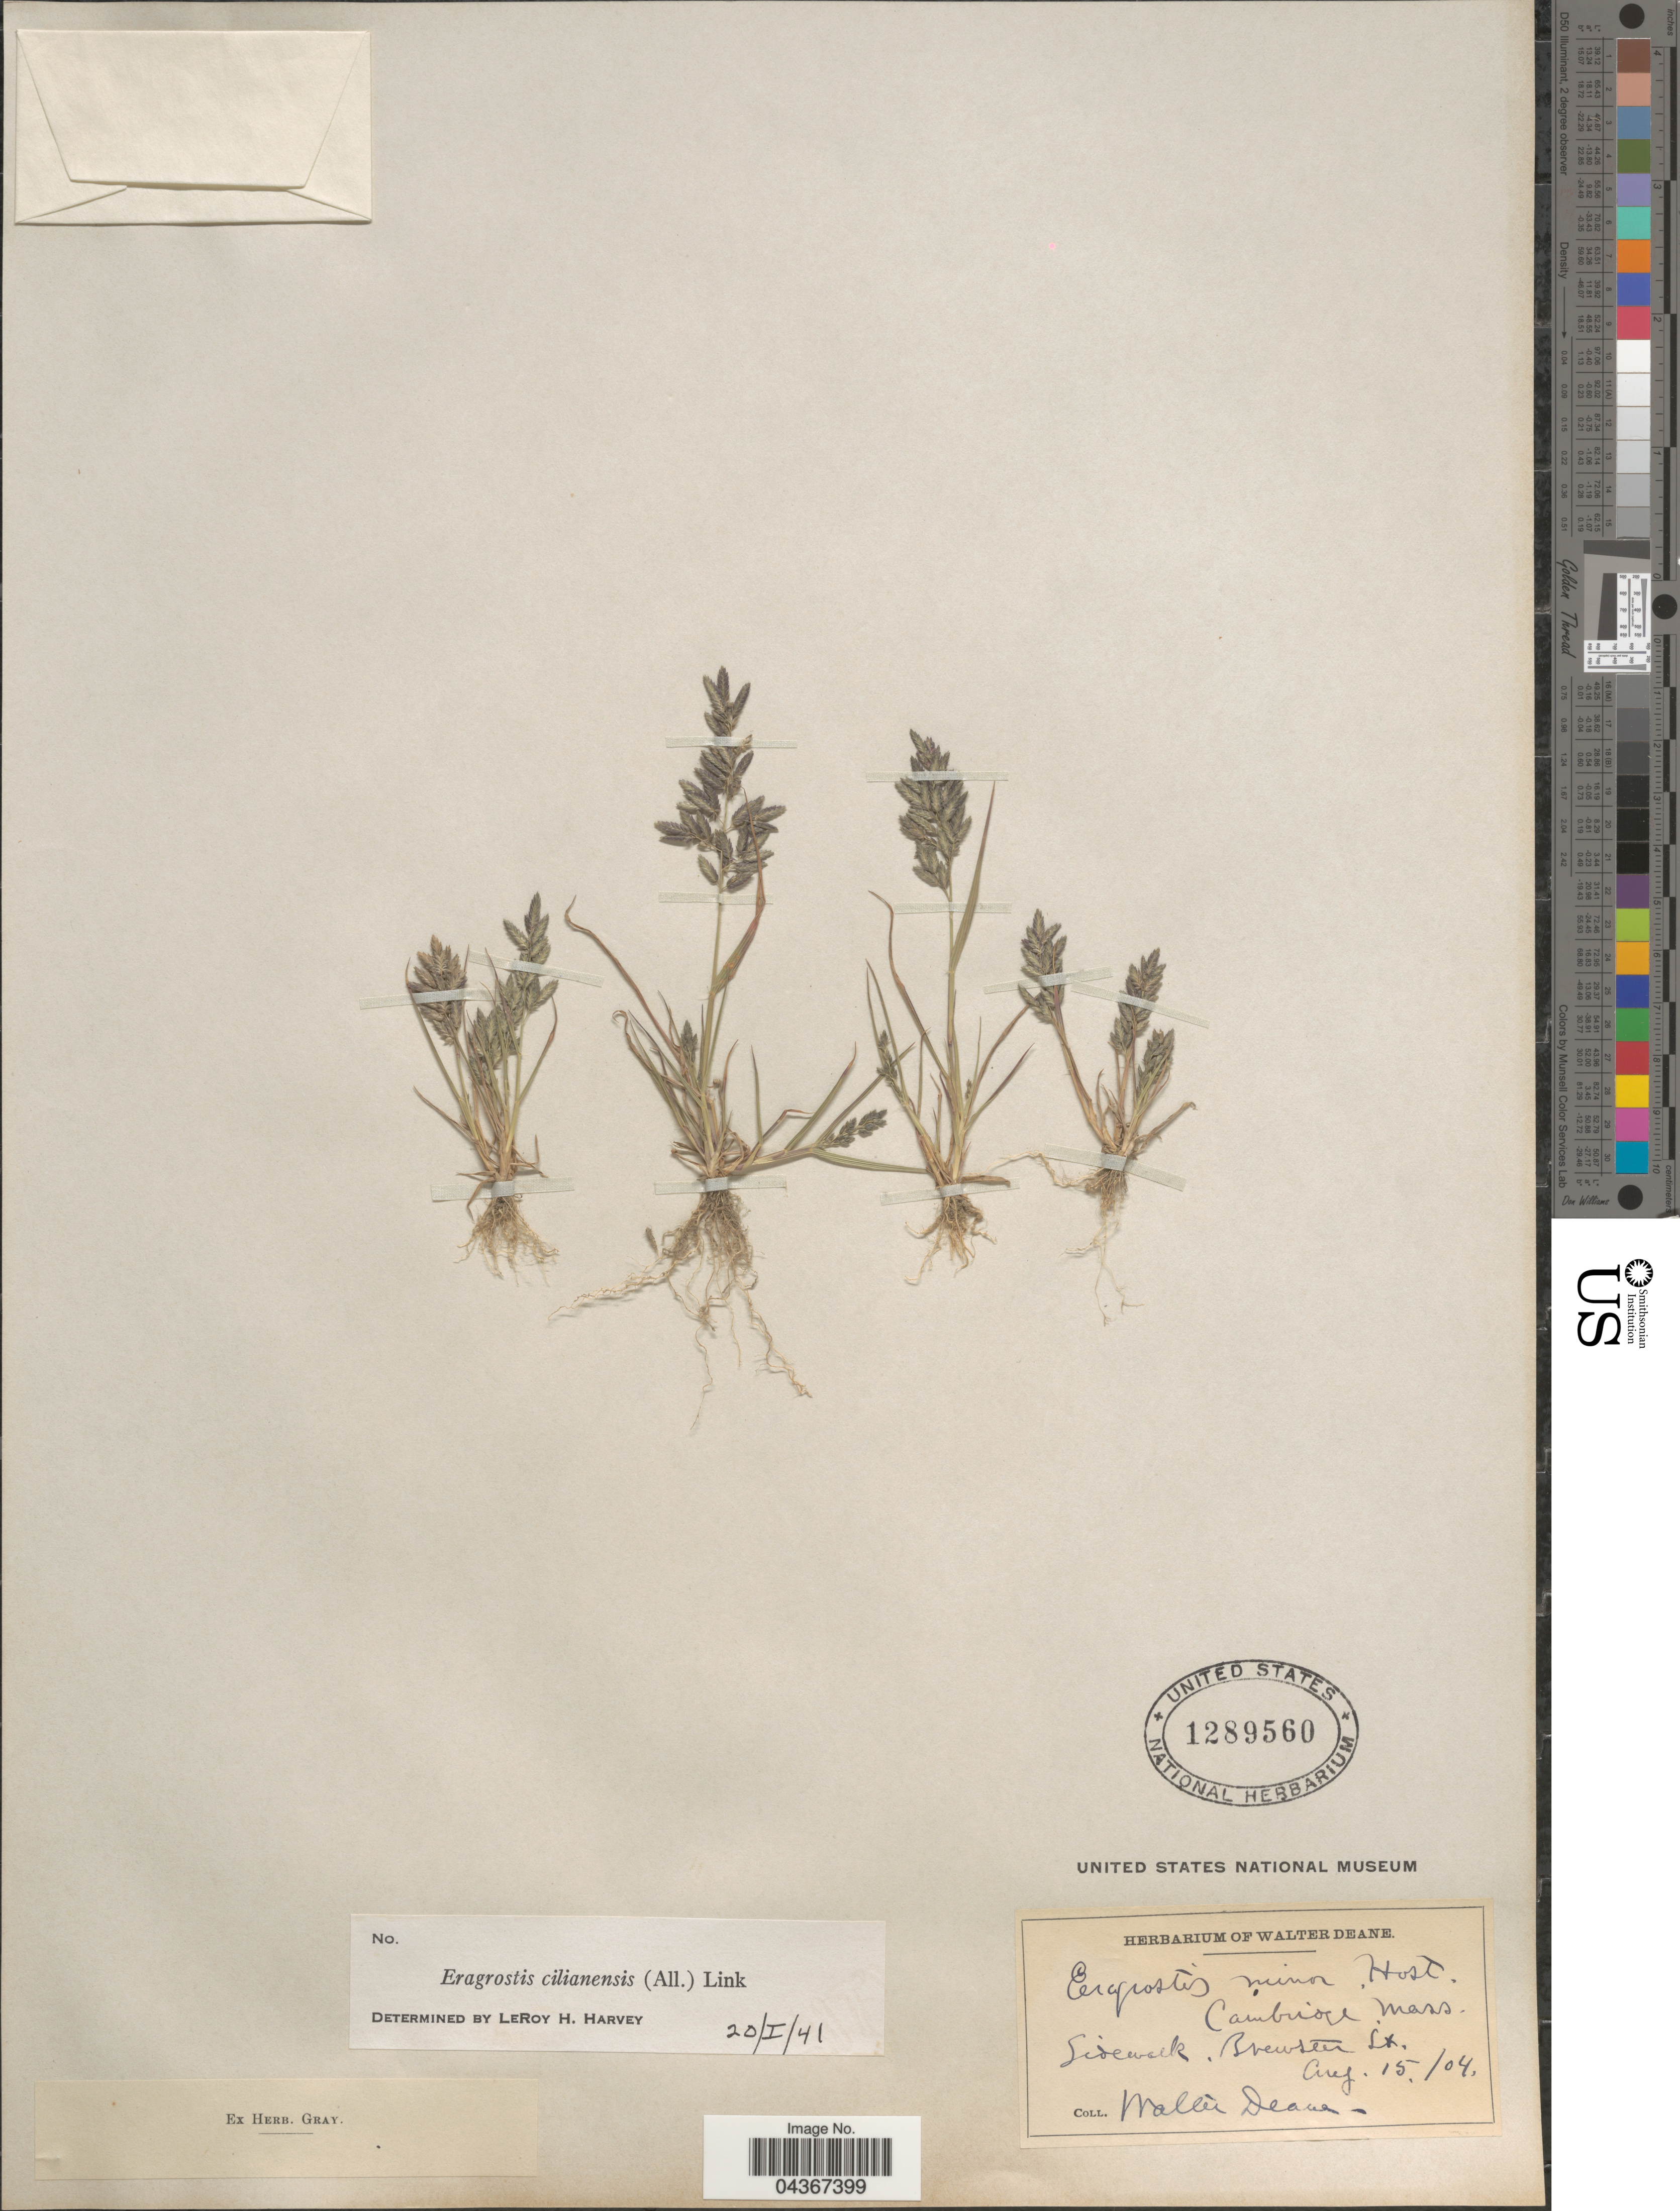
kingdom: Plantae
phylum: Tracheophyta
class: Liliopsida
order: Poales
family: Poaceae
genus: Eragrostis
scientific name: Eragrostis cilianensis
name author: (Bellardi) Vignolo ex Janch.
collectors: W. Deane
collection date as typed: Transcribed d/m/y: 15/8/4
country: United States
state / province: Massachusetts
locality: Cambride. Sidewalk, Brewster Lt.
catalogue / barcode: US 1289560